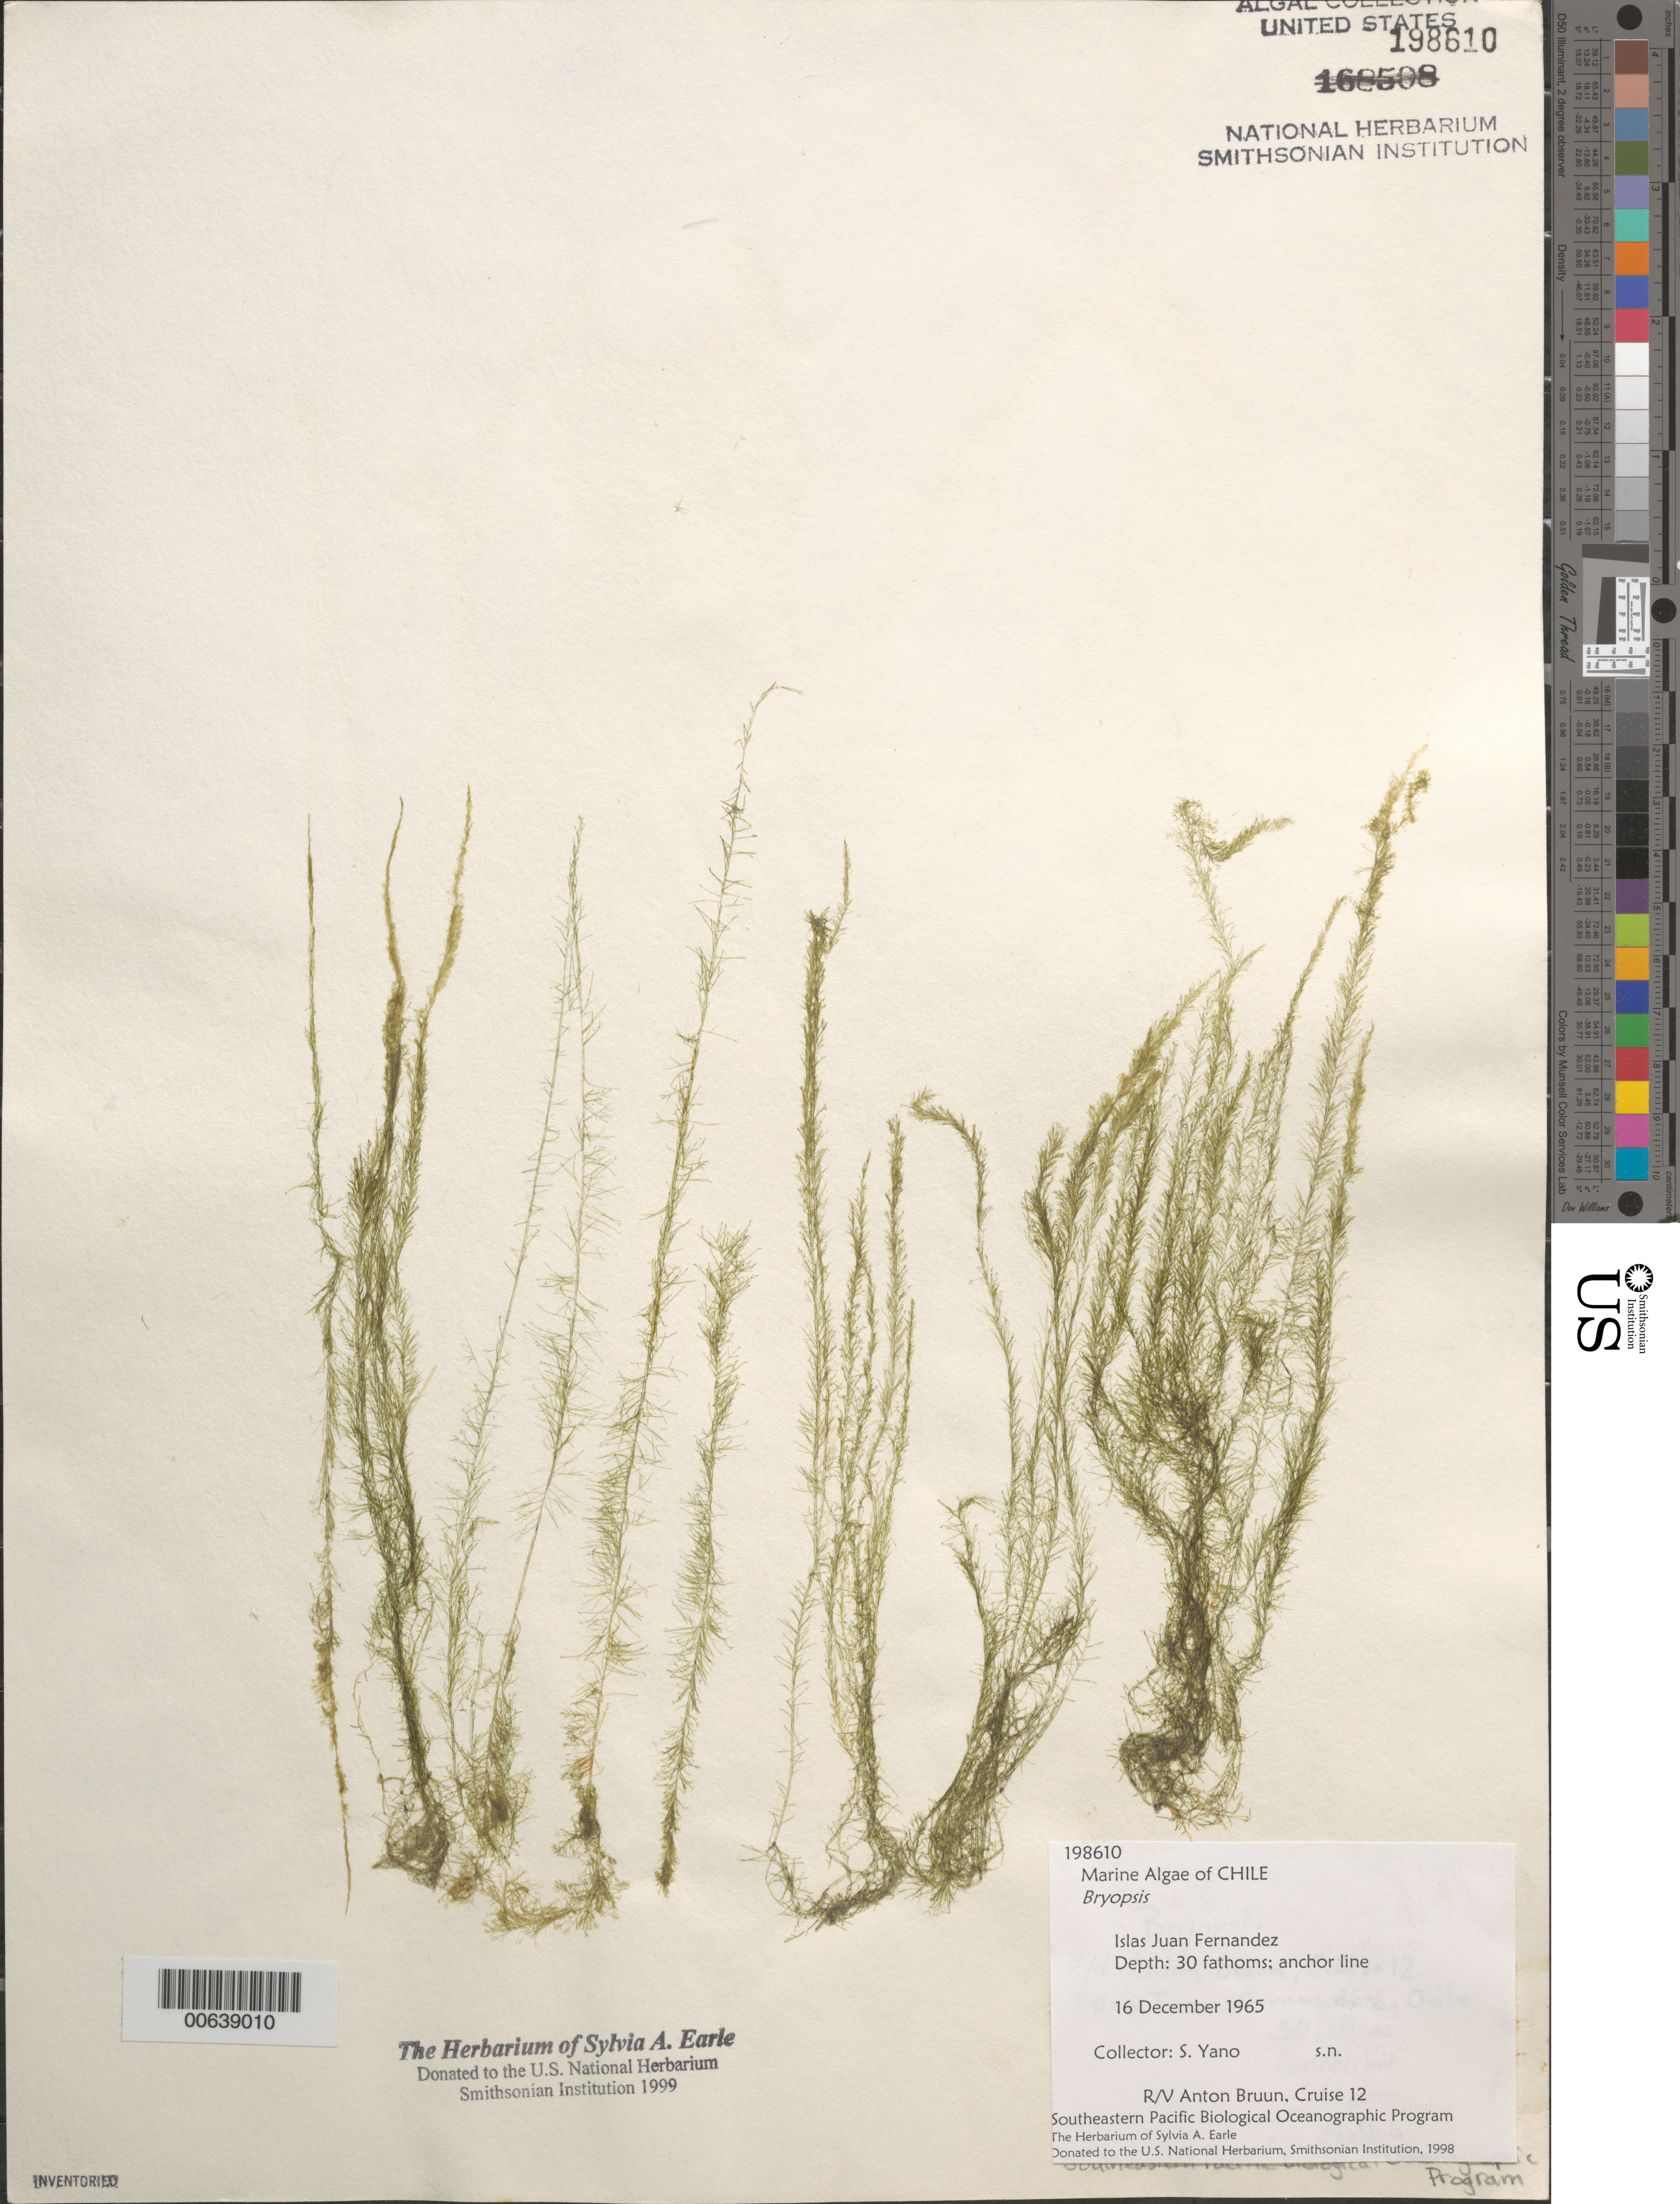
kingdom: Plantae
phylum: Chlorophyta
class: Ulvophyceae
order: Bryopsidales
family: Bryopsidaceae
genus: Bryopsis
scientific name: Bryopsis sp.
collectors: S. Yano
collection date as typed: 16 Dec 1965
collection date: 1965-12-16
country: Chile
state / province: Valparaíso (V)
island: Islas Juan Fernández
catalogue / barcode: US 198610